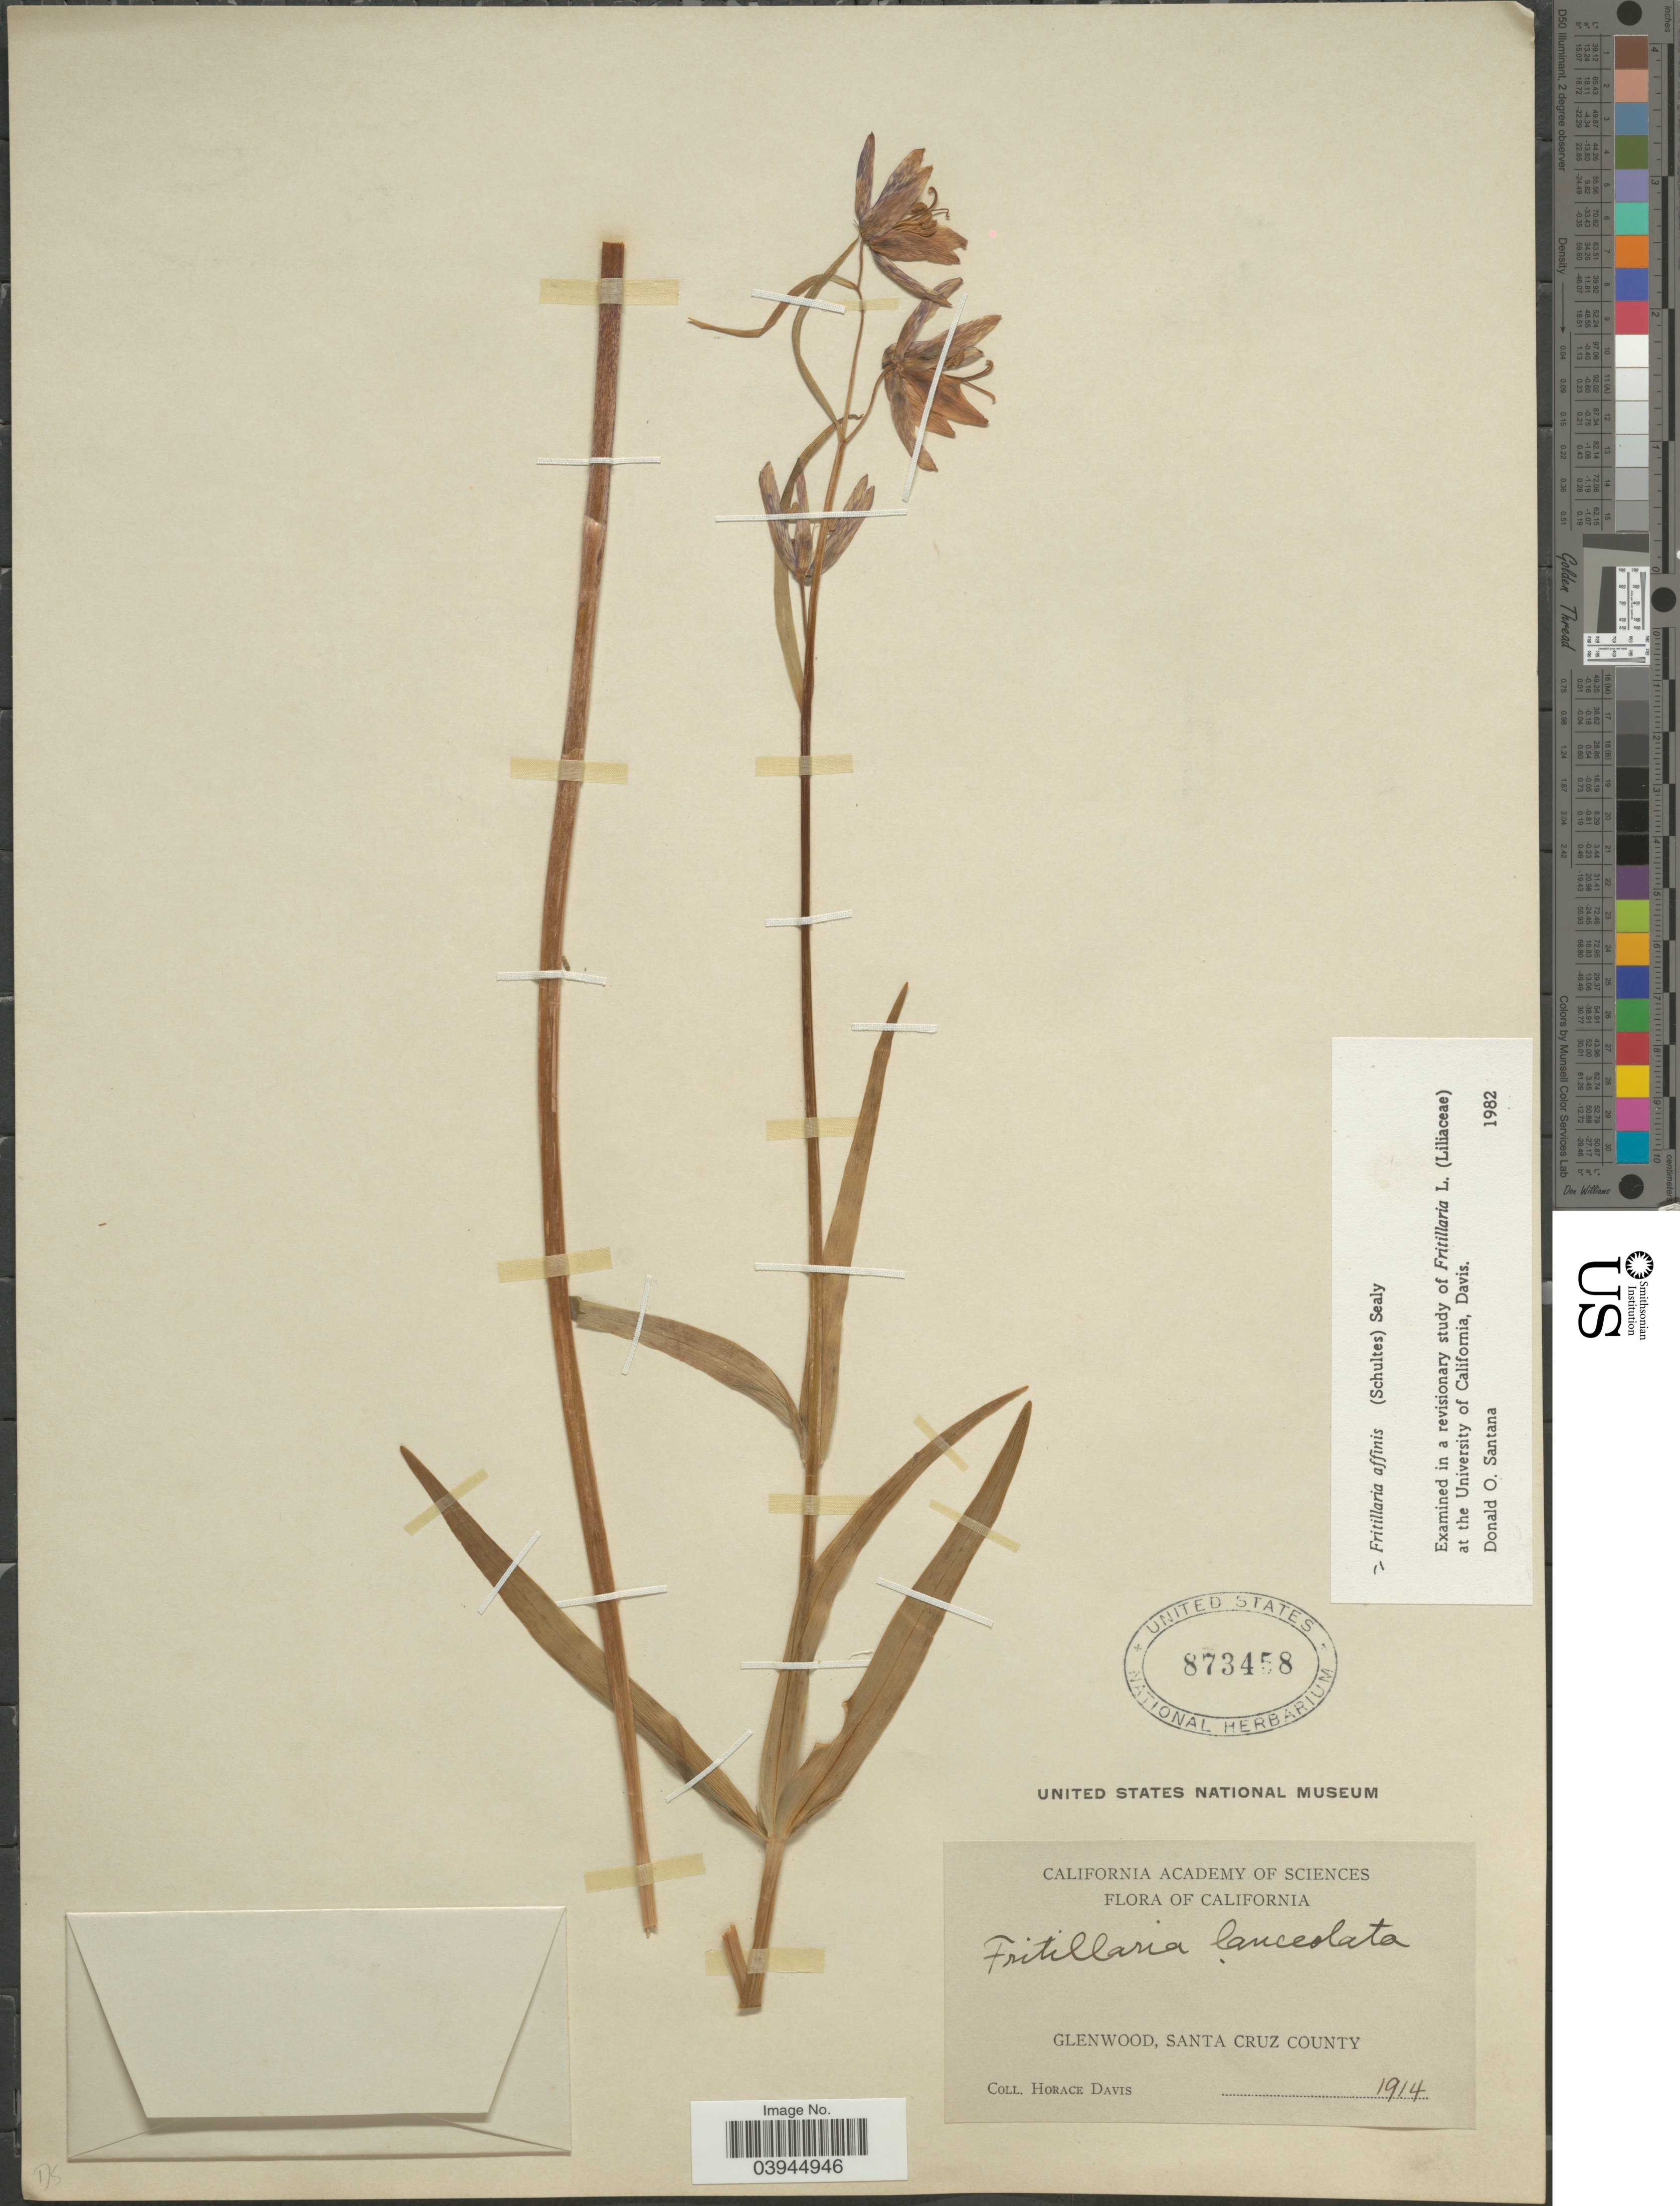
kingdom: Plantae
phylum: Tracheophyta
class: Liliopsida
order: Liliales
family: Liliaceae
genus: Fritillaria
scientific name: Fritillaria affinis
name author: (Schult. & Schult. f.) Sealy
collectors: H. Davis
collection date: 1914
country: United States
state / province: California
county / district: Santa Cruz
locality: Glenwood, Santa Cruz County.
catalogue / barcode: US 873458